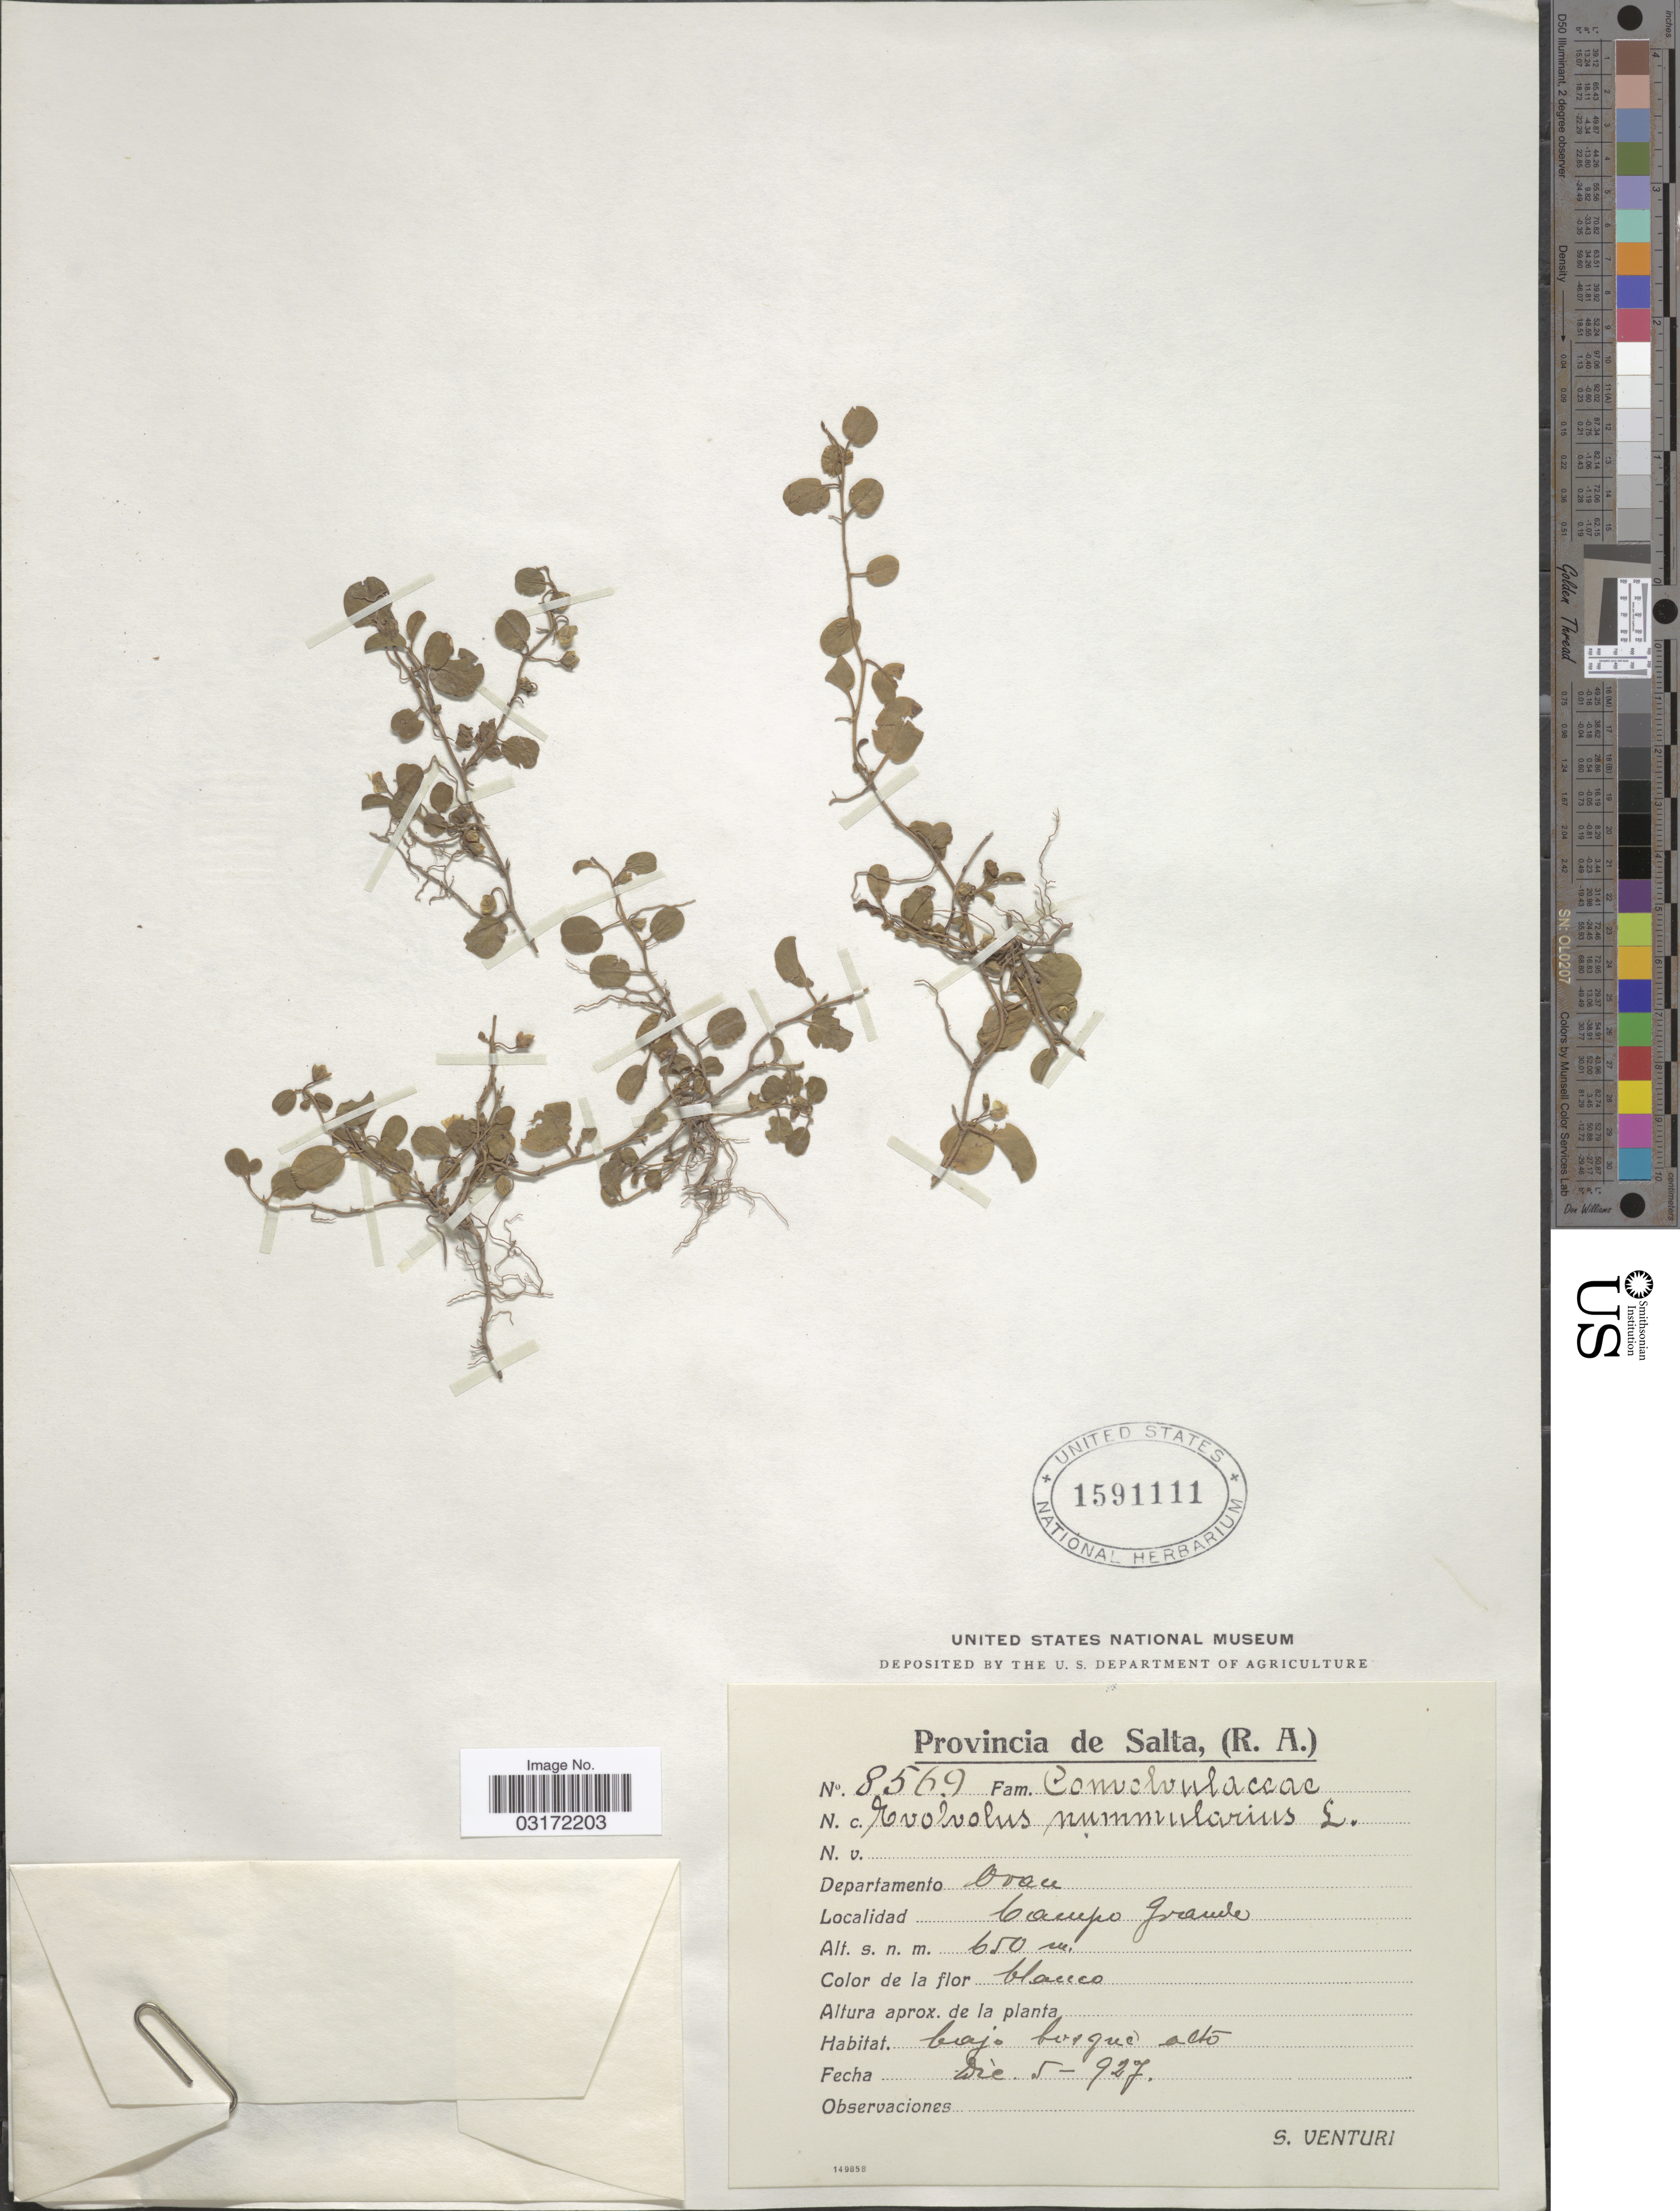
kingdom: Plantae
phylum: Tracheophyta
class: Magnoliopsida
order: Solanales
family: Convolvulaceae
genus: Evolvulus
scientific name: Evolvulus nummularius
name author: (L.) L.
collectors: S. Venturi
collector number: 8569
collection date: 1927-12-05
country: Argentina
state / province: Salta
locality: Departamento Oran. Campo Grande.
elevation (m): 650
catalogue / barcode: US 1591111